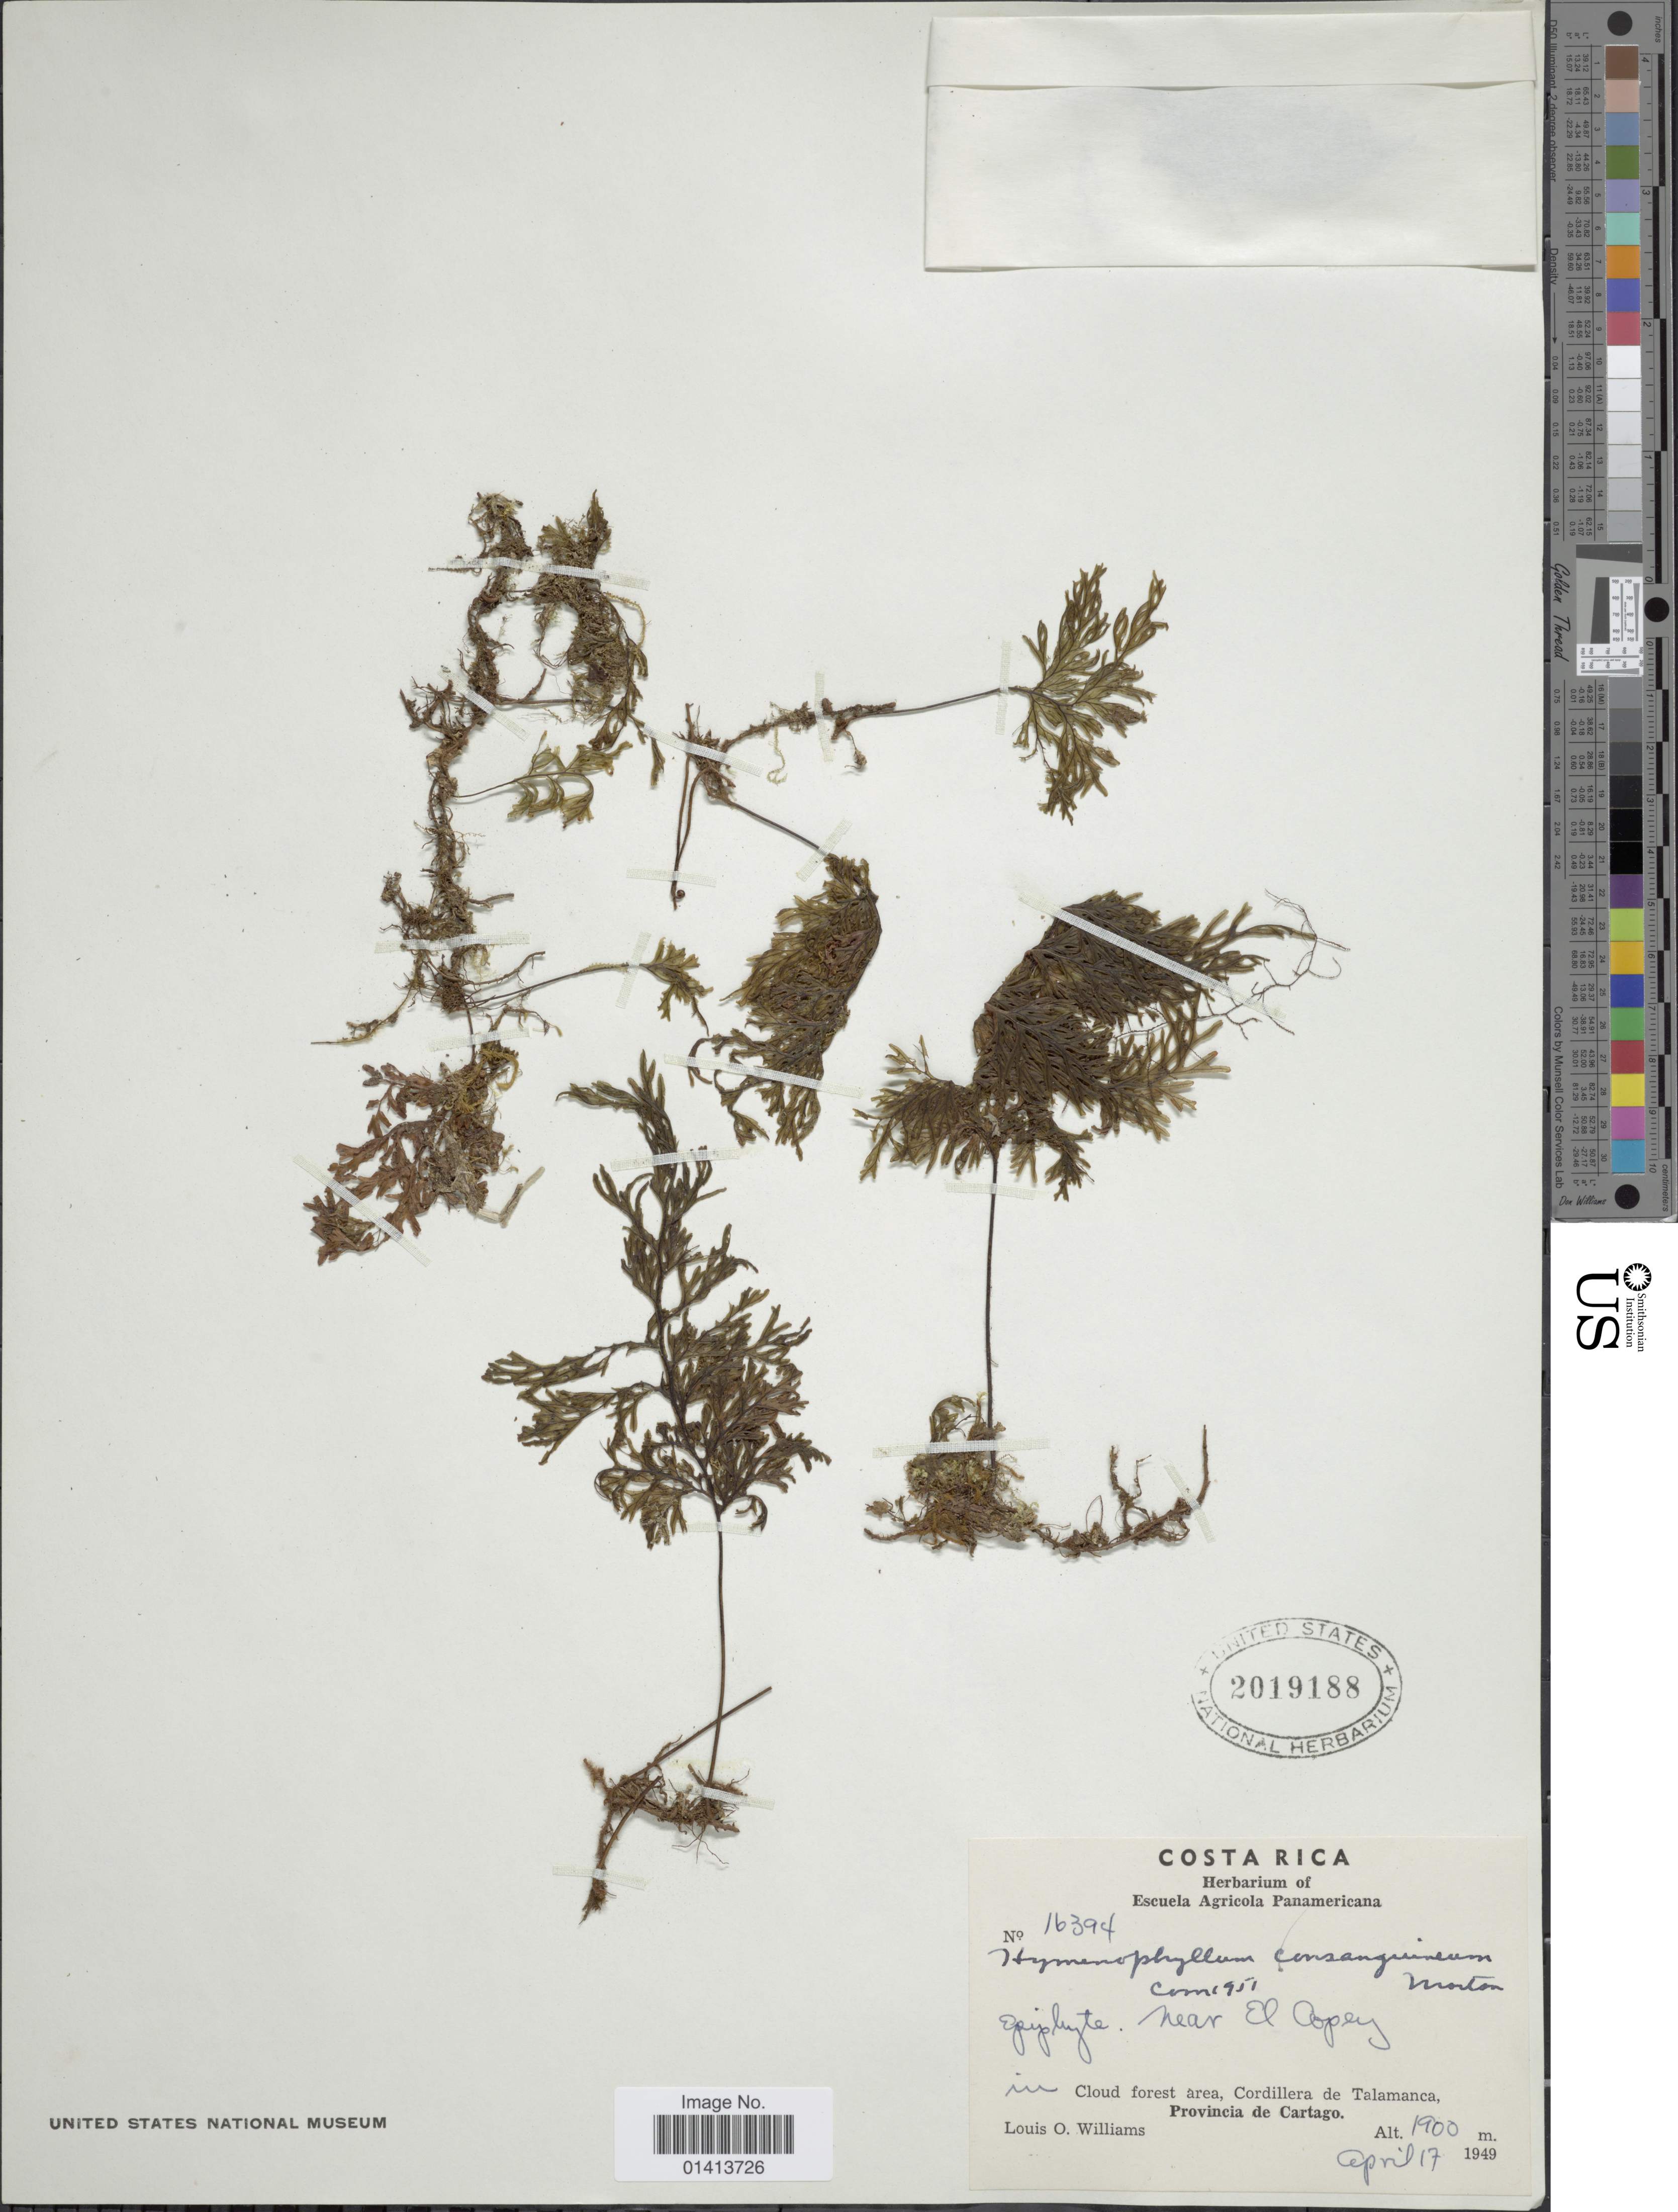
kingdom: Plantae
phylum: Tracheophyta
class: Polypodiopsida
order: Hymenophyllales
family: Hymenophyllaceae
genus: Hymenophyllum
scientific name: Hymenophyllum consanguineum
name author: C.V. Morton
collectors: L. O. Williams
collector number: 16394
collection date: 1949-04-17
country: Costa Rica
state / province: Cartago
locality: Near El copey, in cloud forest area, Cordillera de Talamanca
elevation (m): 1900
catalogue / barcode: US 2019188